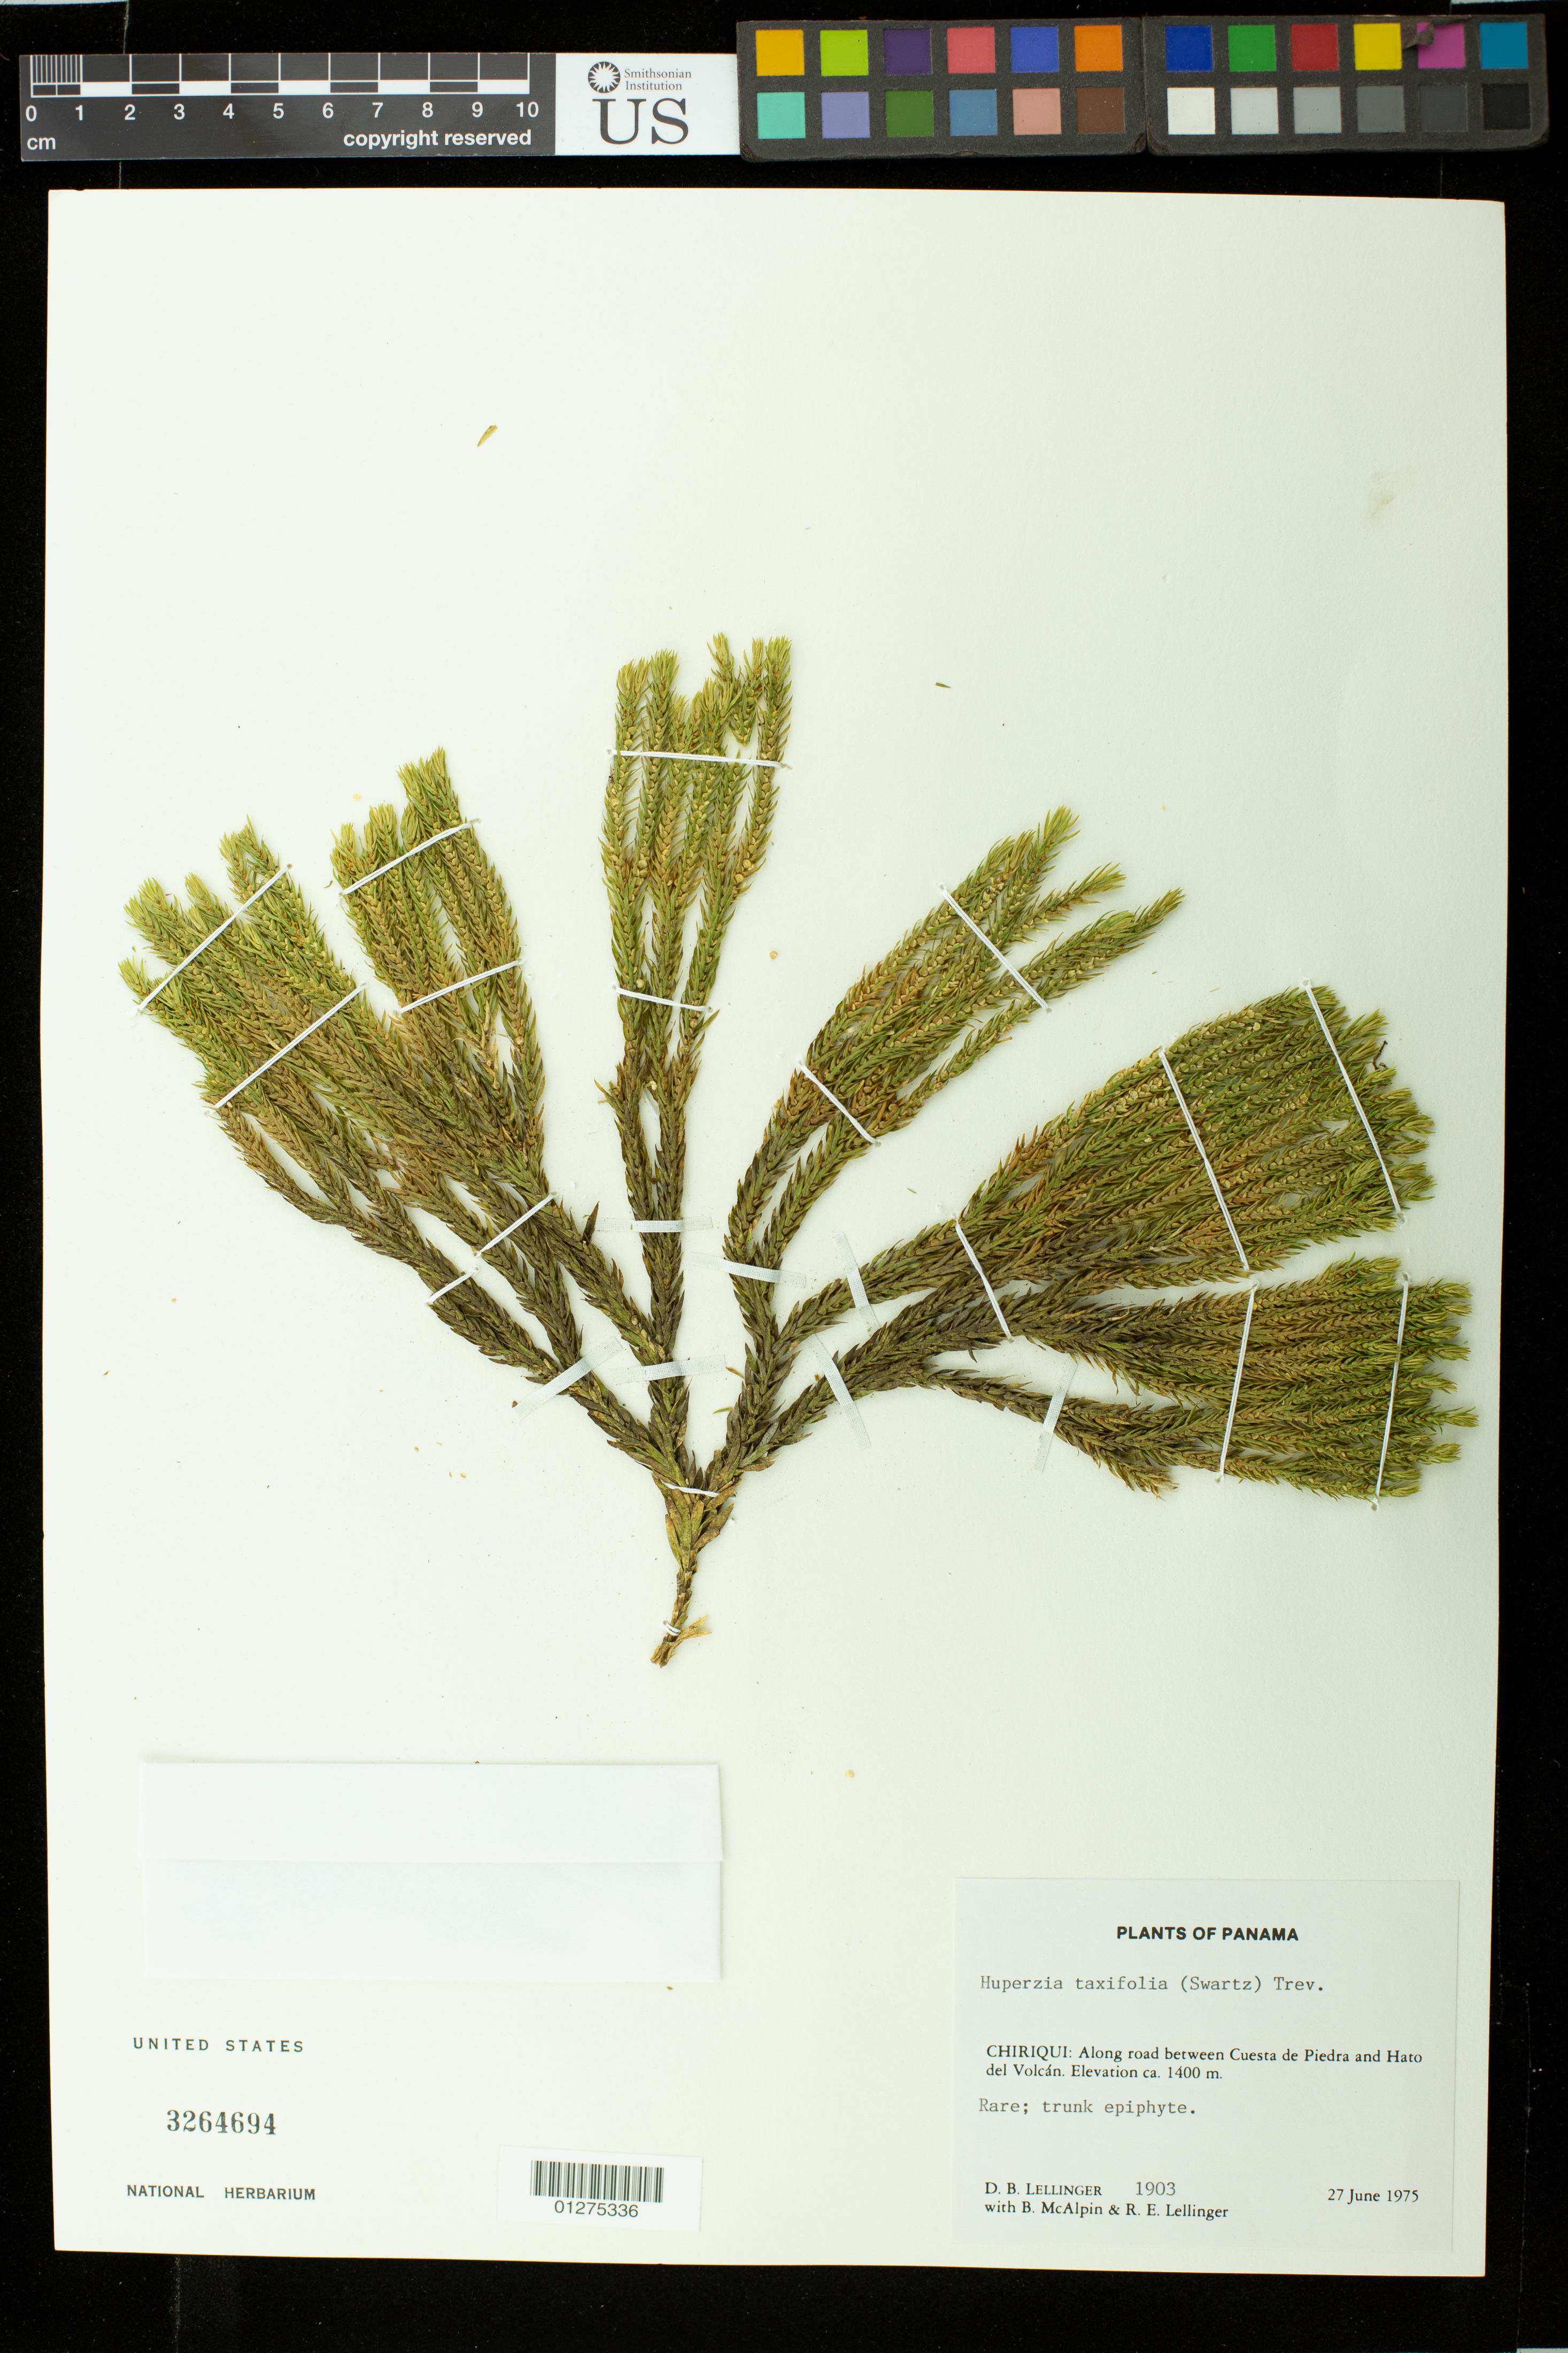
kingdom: Plantae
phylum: Tracheophyta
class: Lycopodiopsida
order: Lycopodiales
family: Lycopodiaceae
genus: Phlegmariurus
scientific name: Phlegmariurus taxifolius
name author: (Sw.) Á. Löve & D. Löve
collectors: D. B. Lellinger, B. Mcalpin & R. E. Lellinger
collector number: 1903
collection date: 1975-06-27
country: Panama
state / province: Chiriqui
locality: Aliong the road between Cuesta de Piedra and Hato del Volcan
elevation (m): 1400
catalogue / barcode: US 3264694